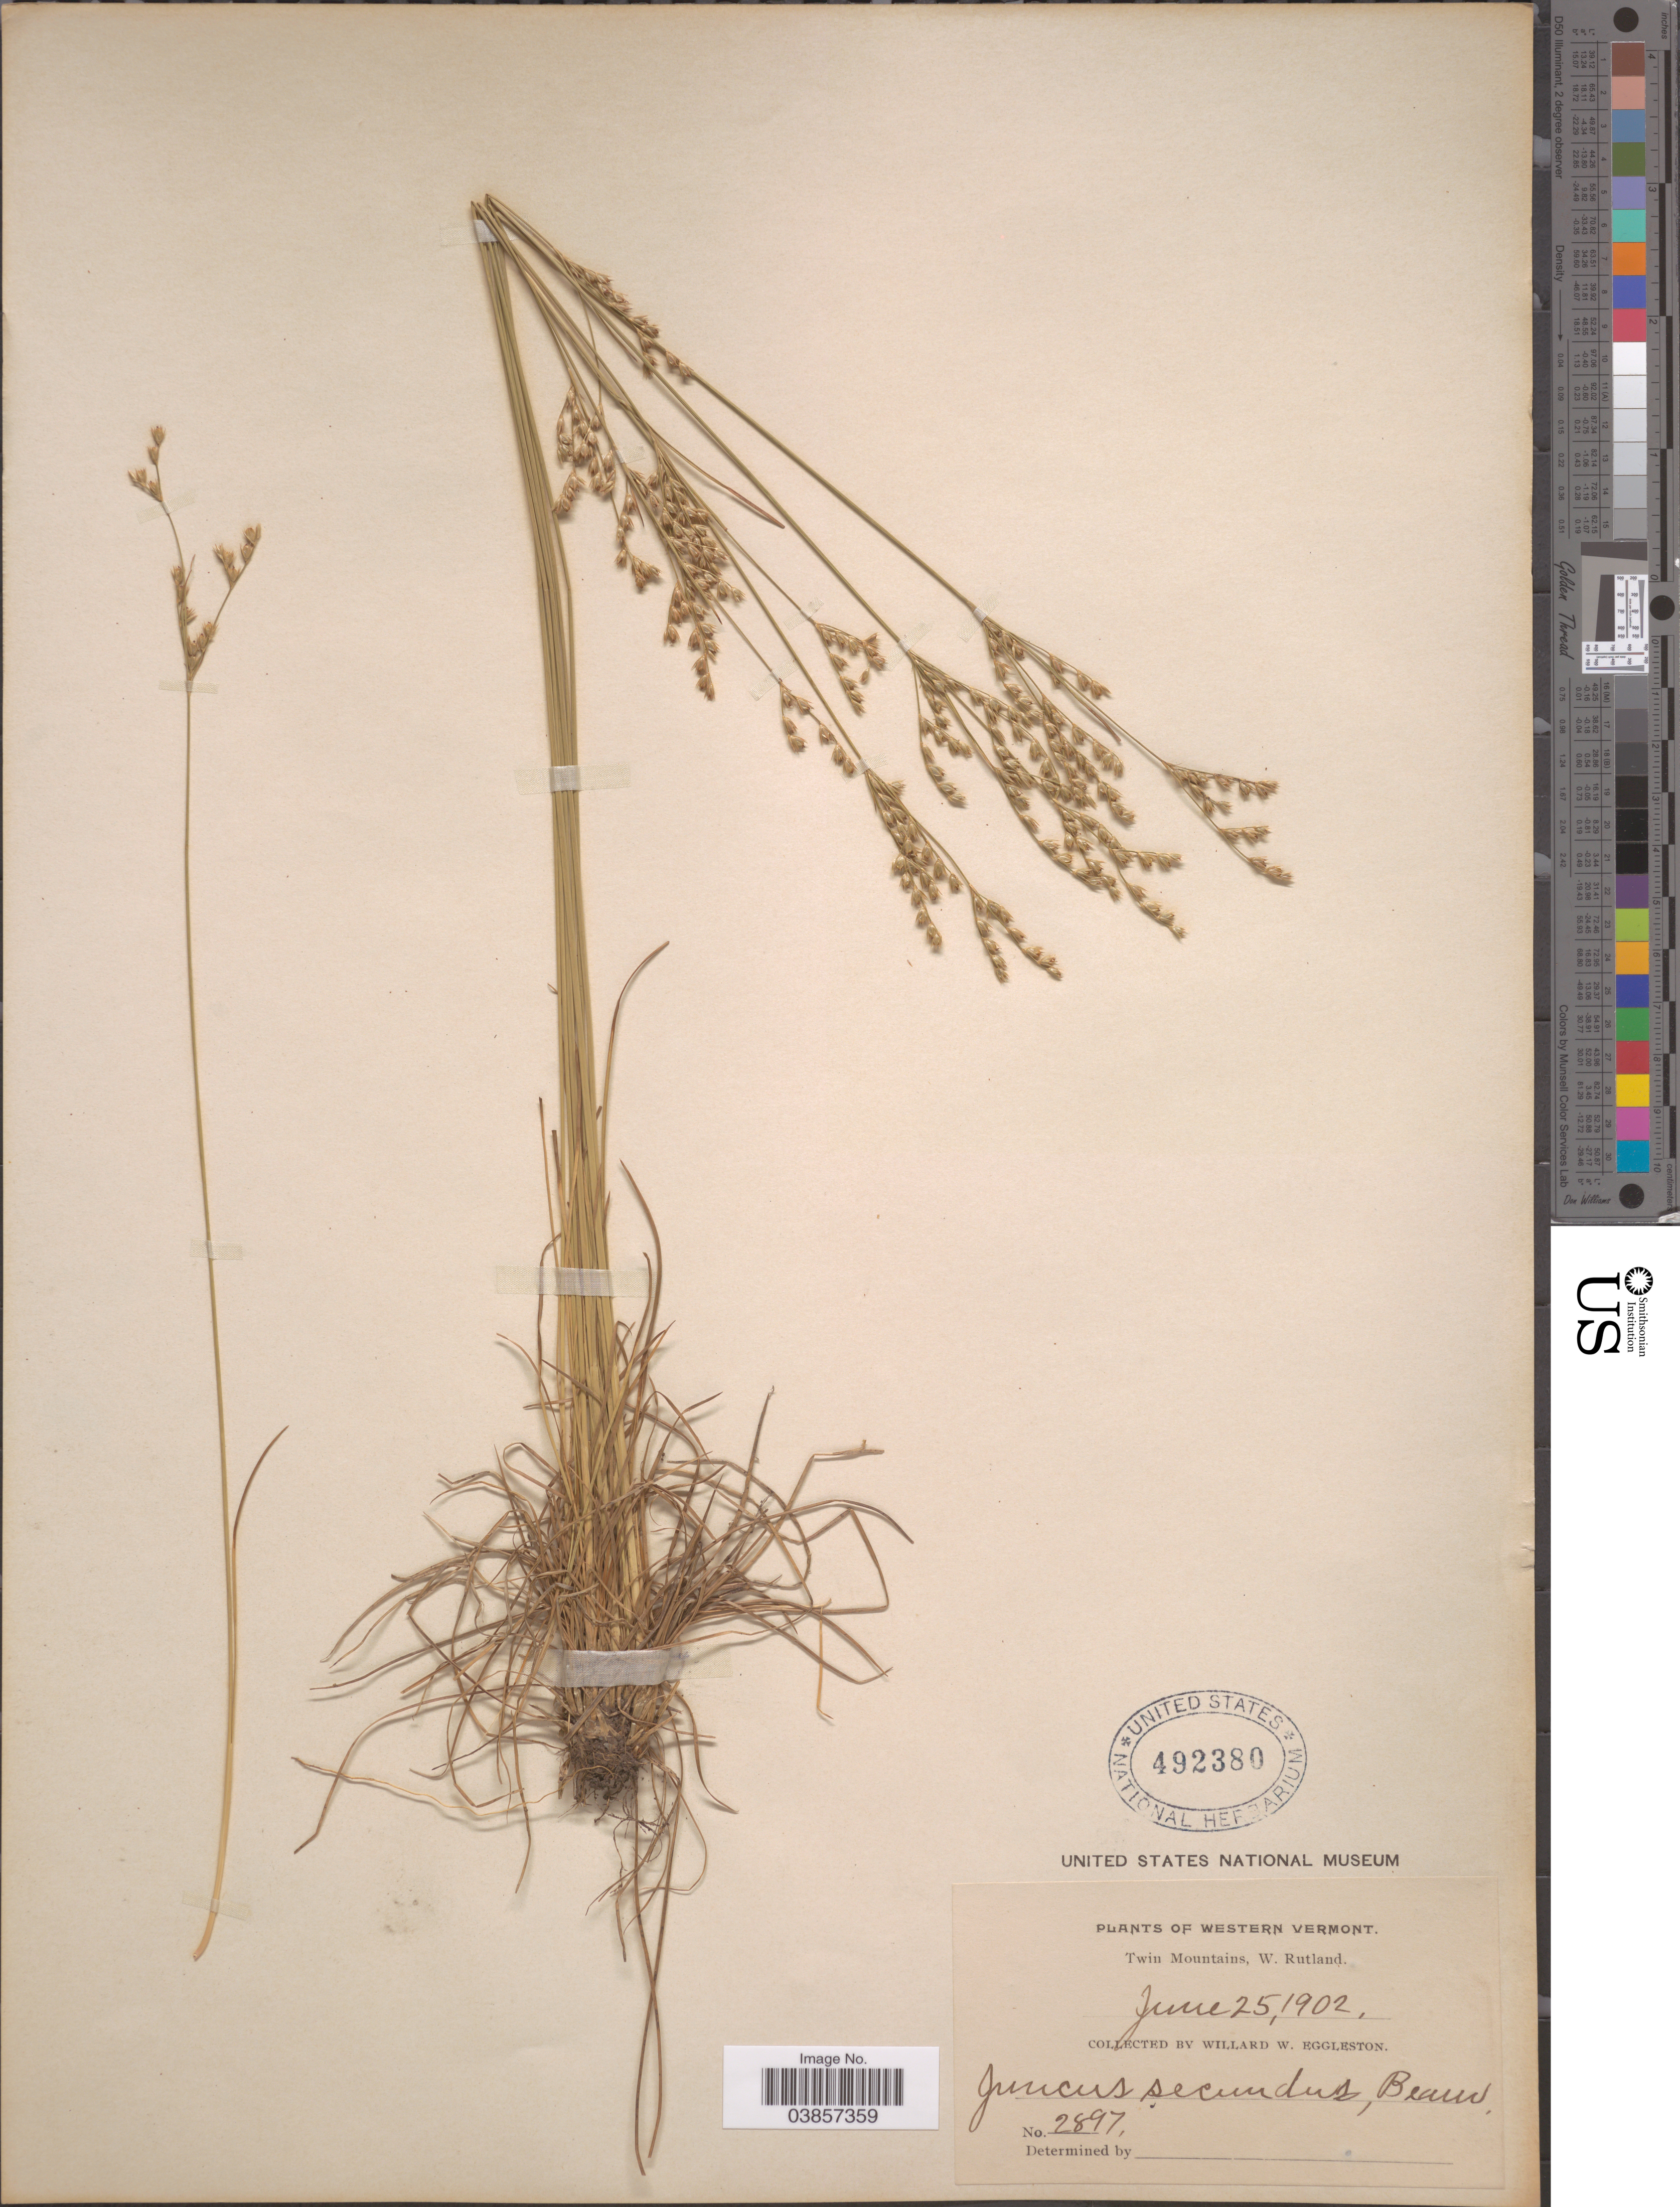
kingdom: Plantae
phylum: Tracheophyta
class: Liliopsida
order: Poales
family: Juncaceae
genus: Juncus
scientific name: Juncus secundus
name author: P. Beauv.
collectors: W. W. Eggleston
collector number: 2897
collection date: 1902-06-25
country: United States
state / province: Vermont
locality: Western Vermont. Twin Mountains, W. Rutland.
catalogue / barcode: US 492380